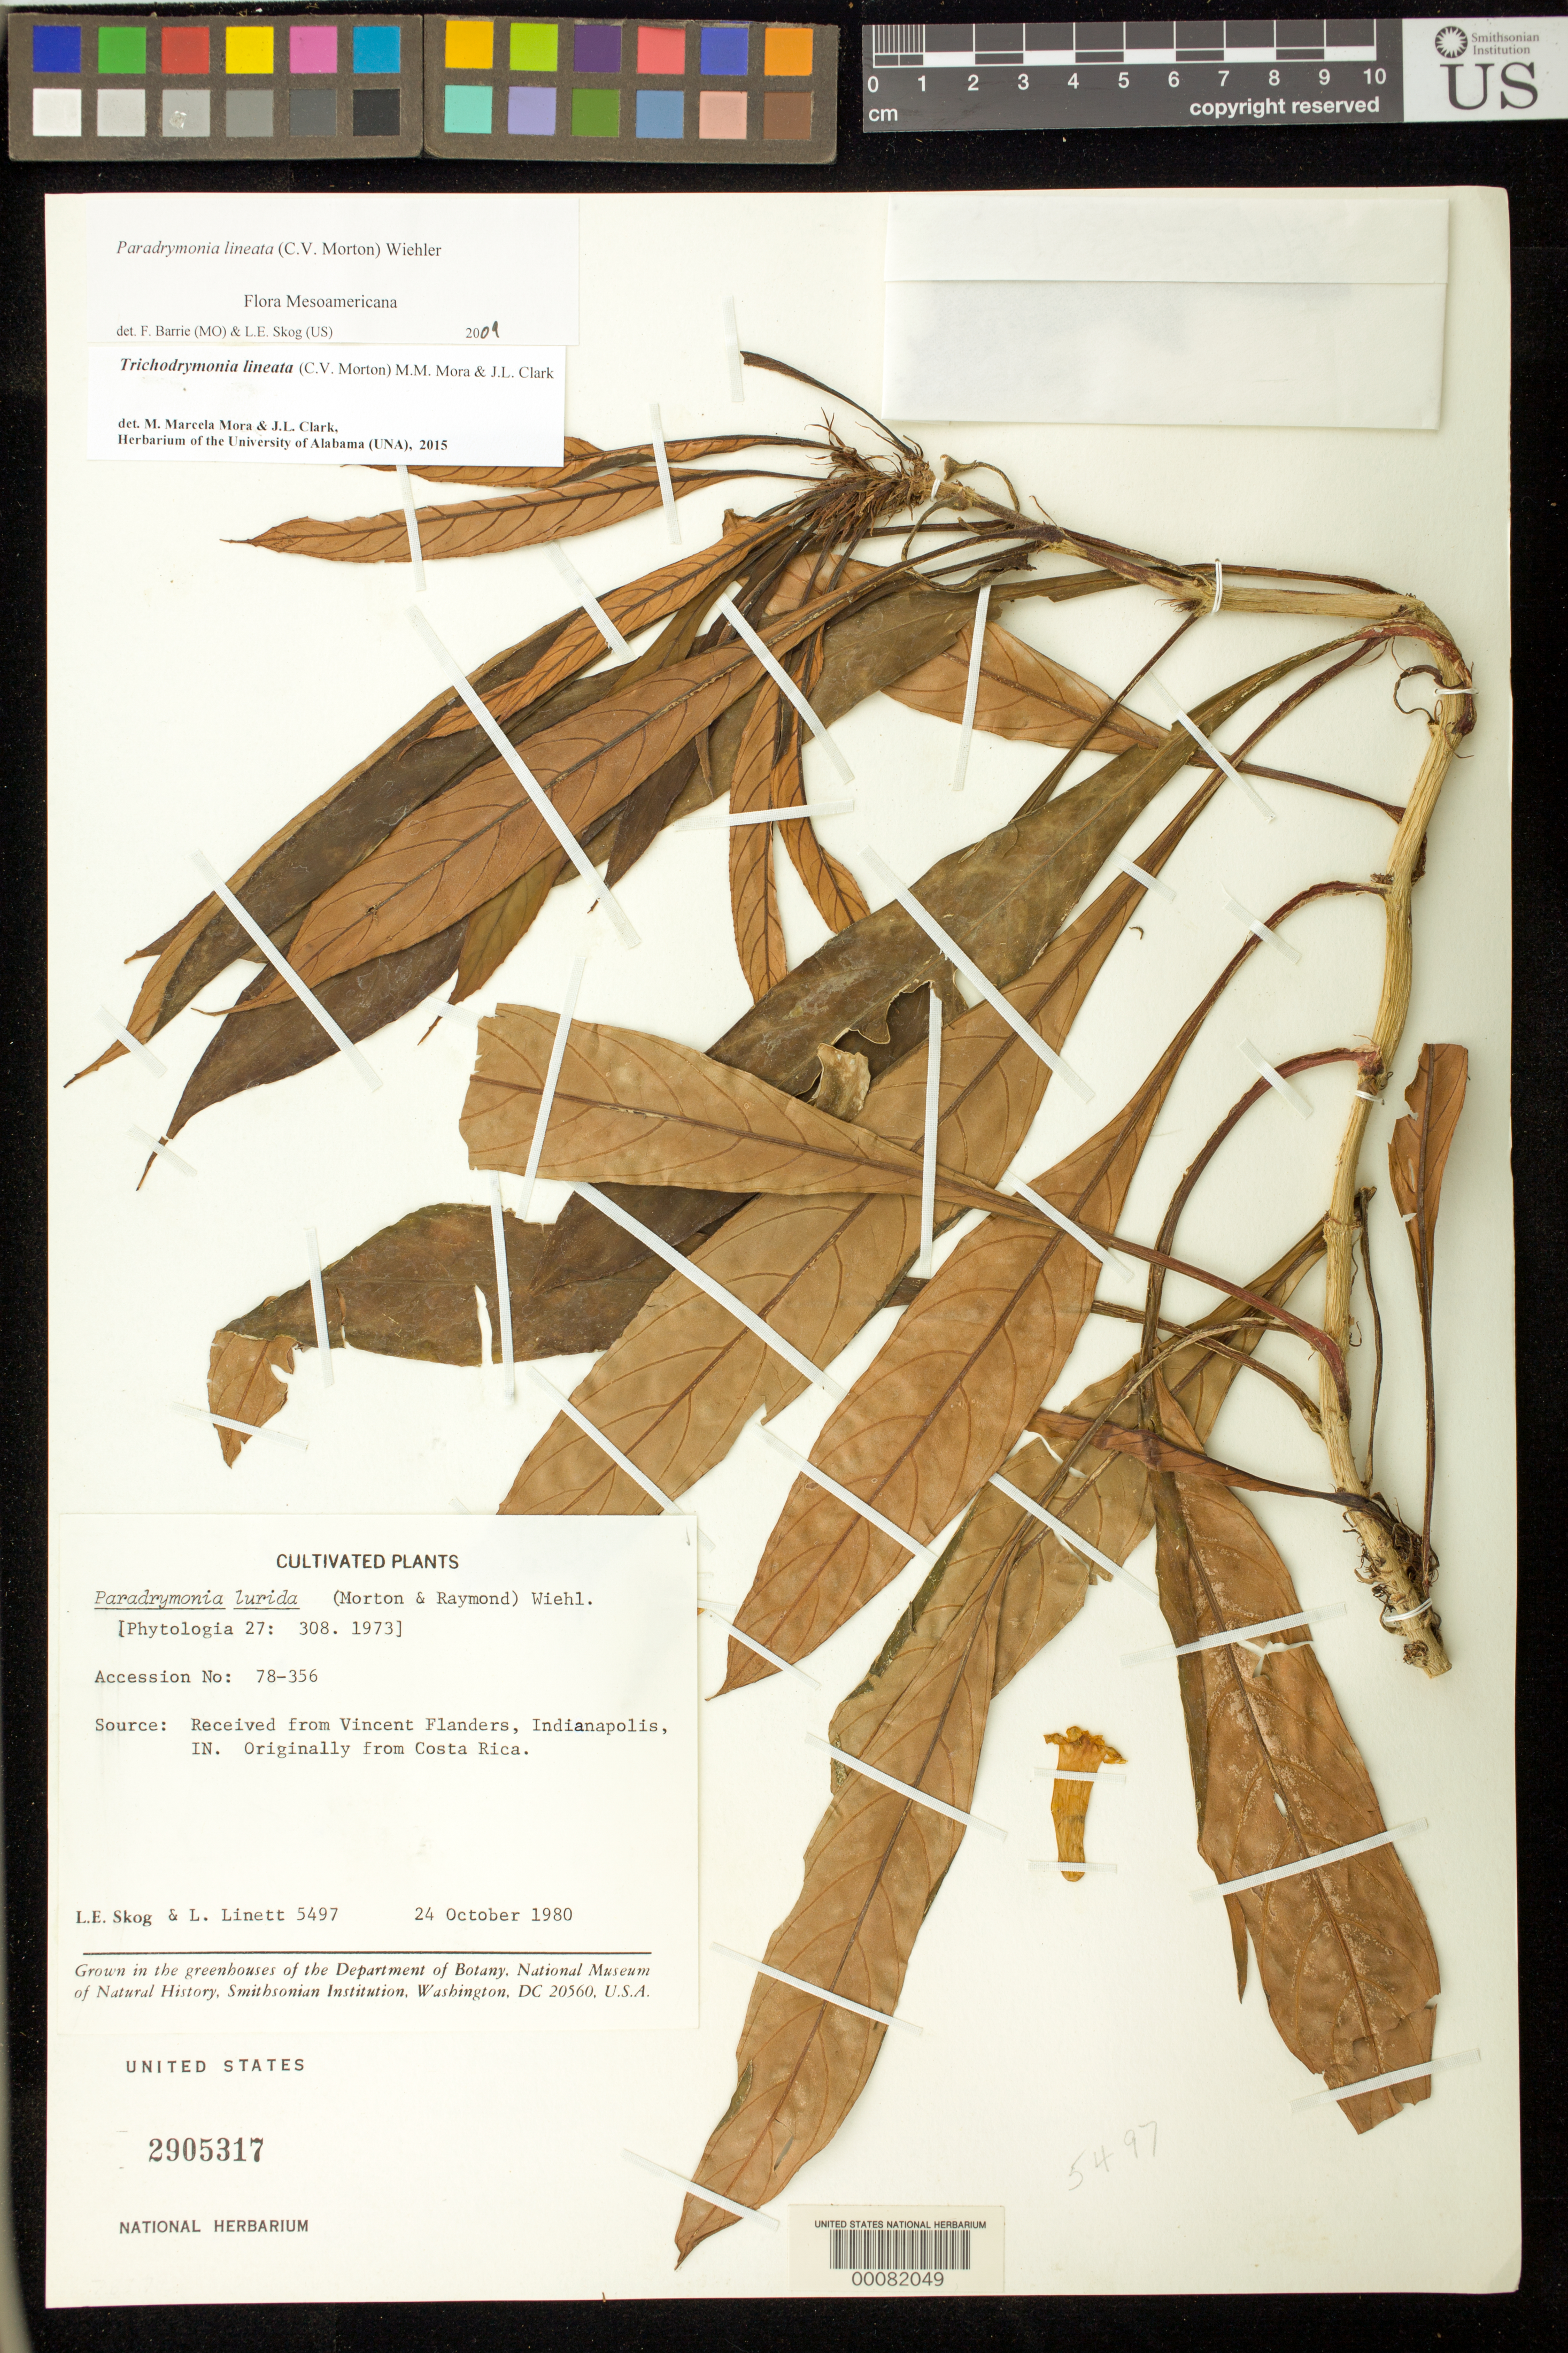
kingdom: Plantae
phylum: Tracheophyta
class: Magnoliopsida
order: Lamiales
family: Gesneriaceae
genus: Trichodrymonia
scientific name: Trichodrymonia lineata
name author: (C.V. Morton) M.M. Mora & J.L. Clark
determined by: Mora, M. M.; Clark, J. L.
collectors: L. E. Skog & L. Linett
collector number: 5497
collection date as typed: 24 Oct 1980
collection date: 1980-10-24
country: Costa Rica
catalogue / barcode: US 2905317-2